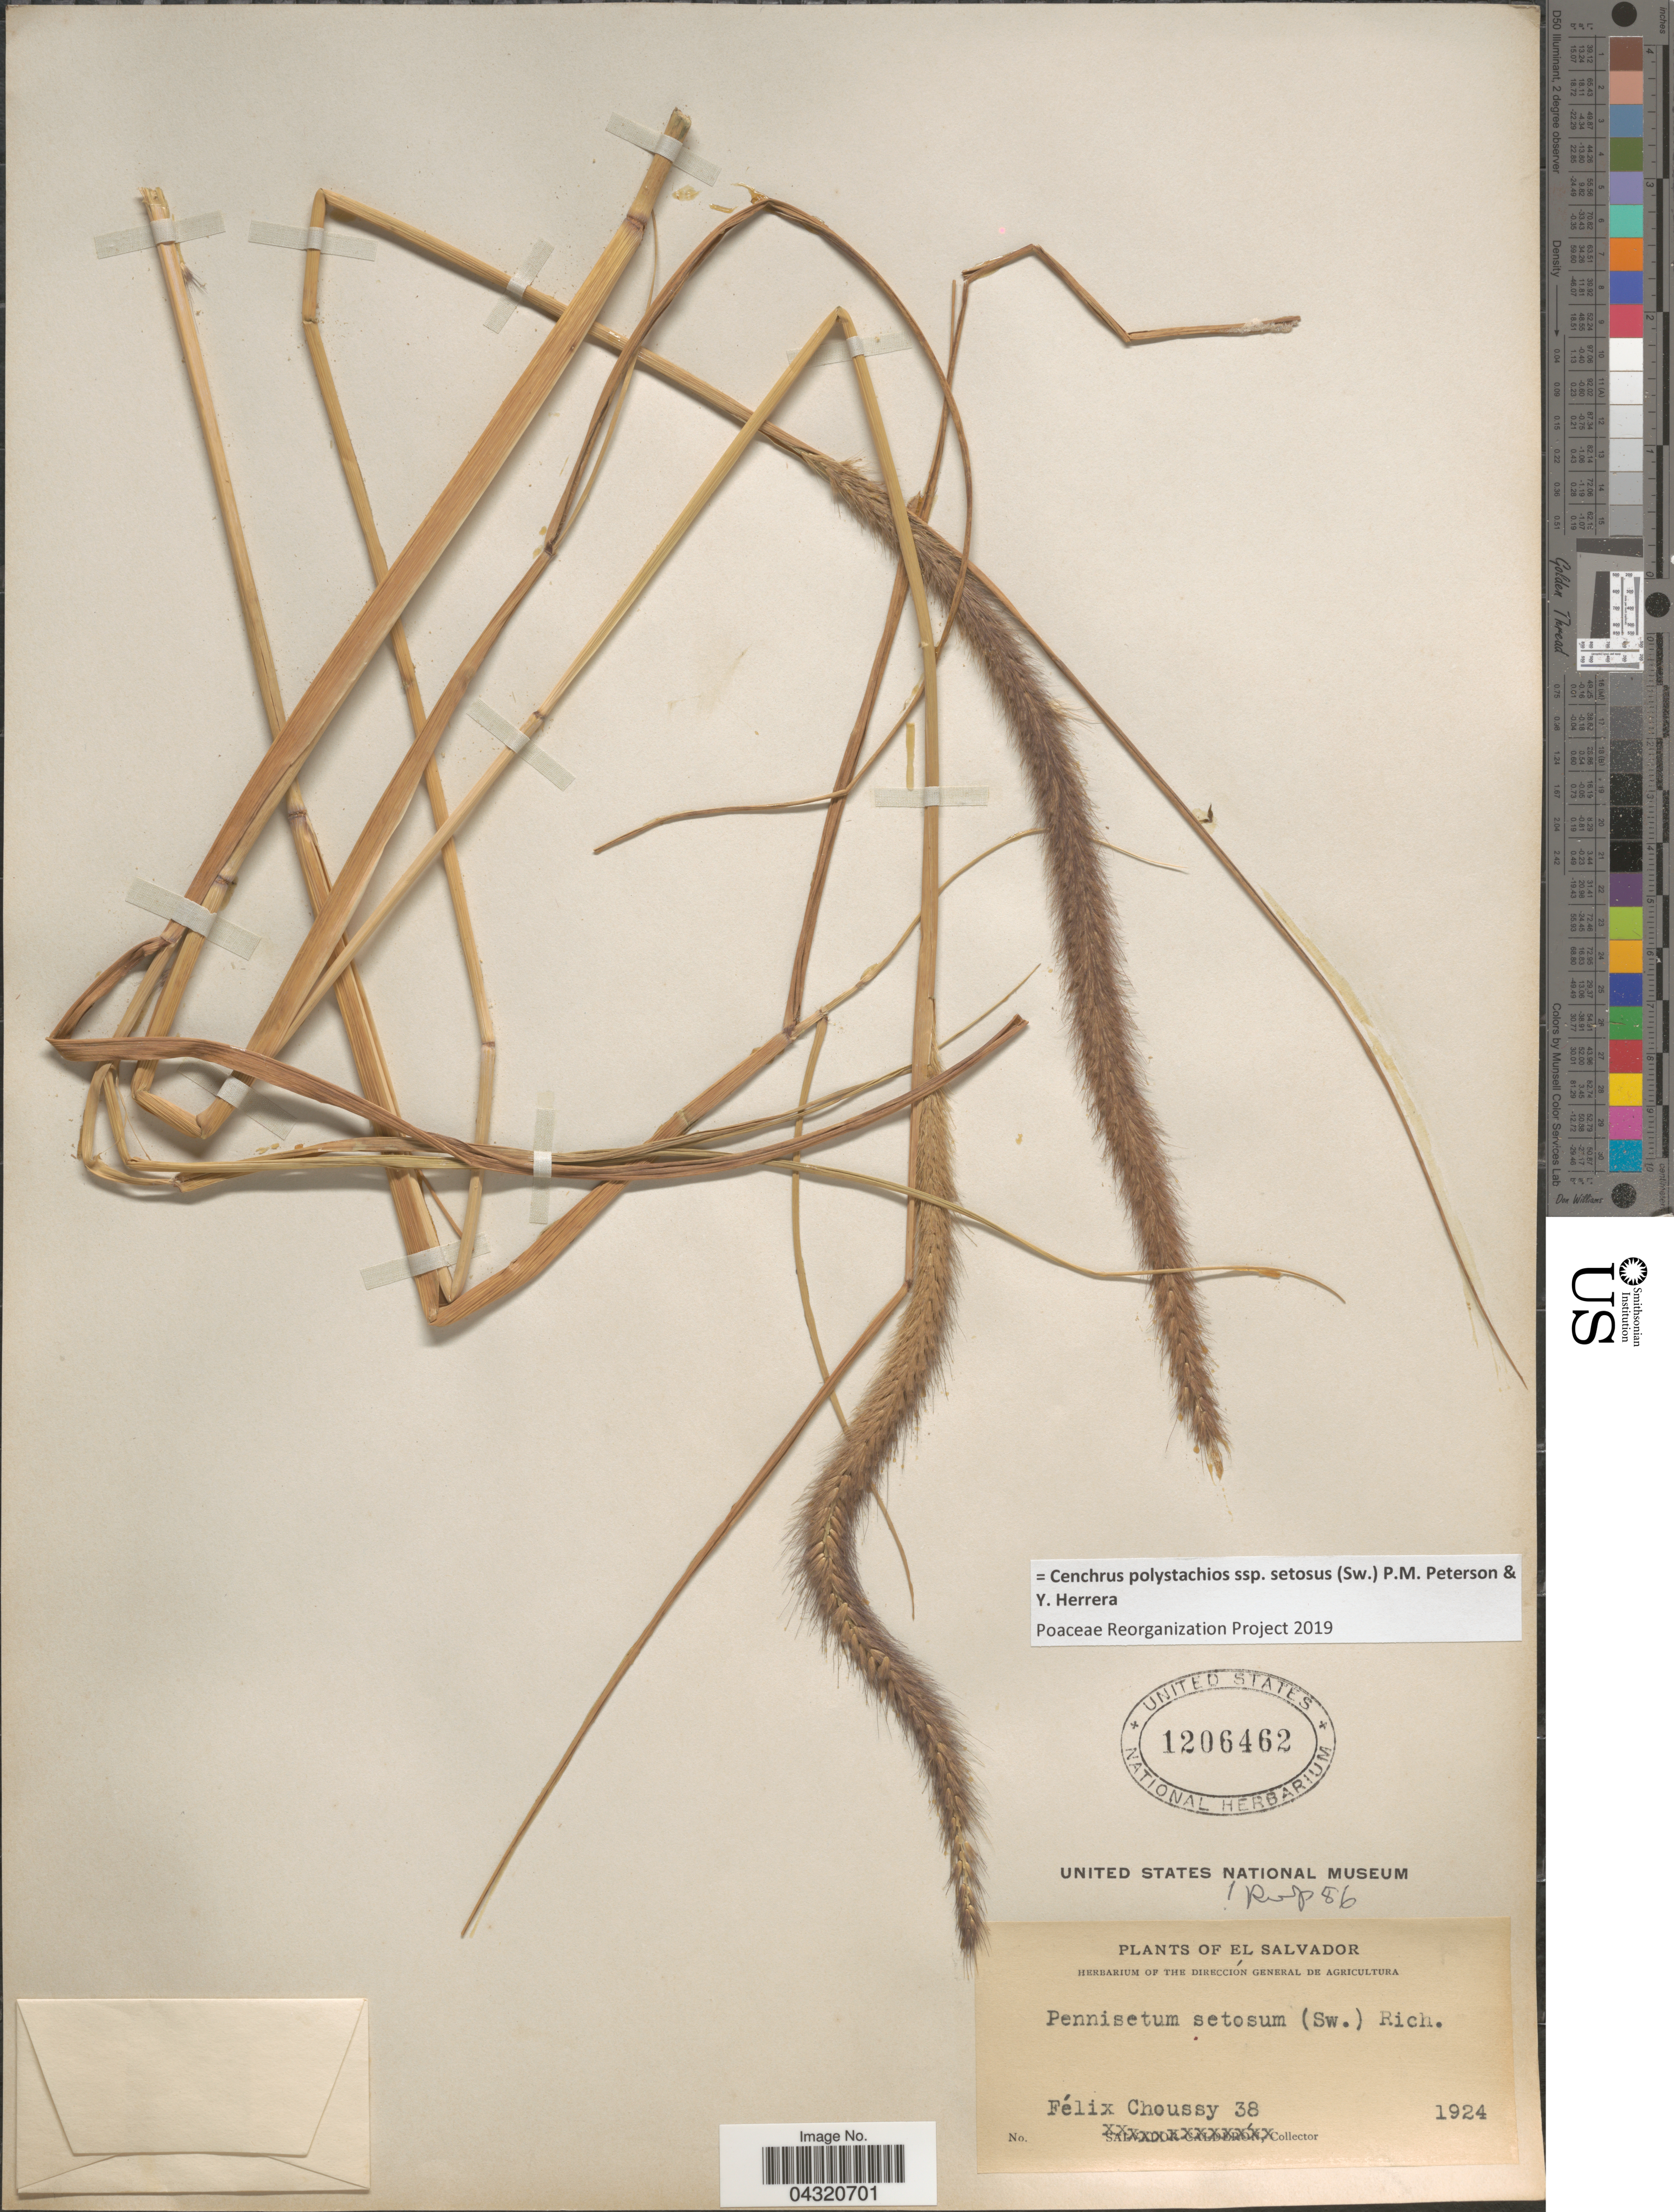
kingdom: Plantae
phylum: Tracheophyta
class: Liliopsida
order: Poales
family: Poaceae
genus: Cenchrus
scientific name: Cenchrus polystachios subsp. setosus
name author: (Sw.) P.M. Peterson & Y. Herrera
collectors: F. Choussy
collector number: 38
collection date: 1924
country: El Salvador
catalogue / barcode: US 1206462